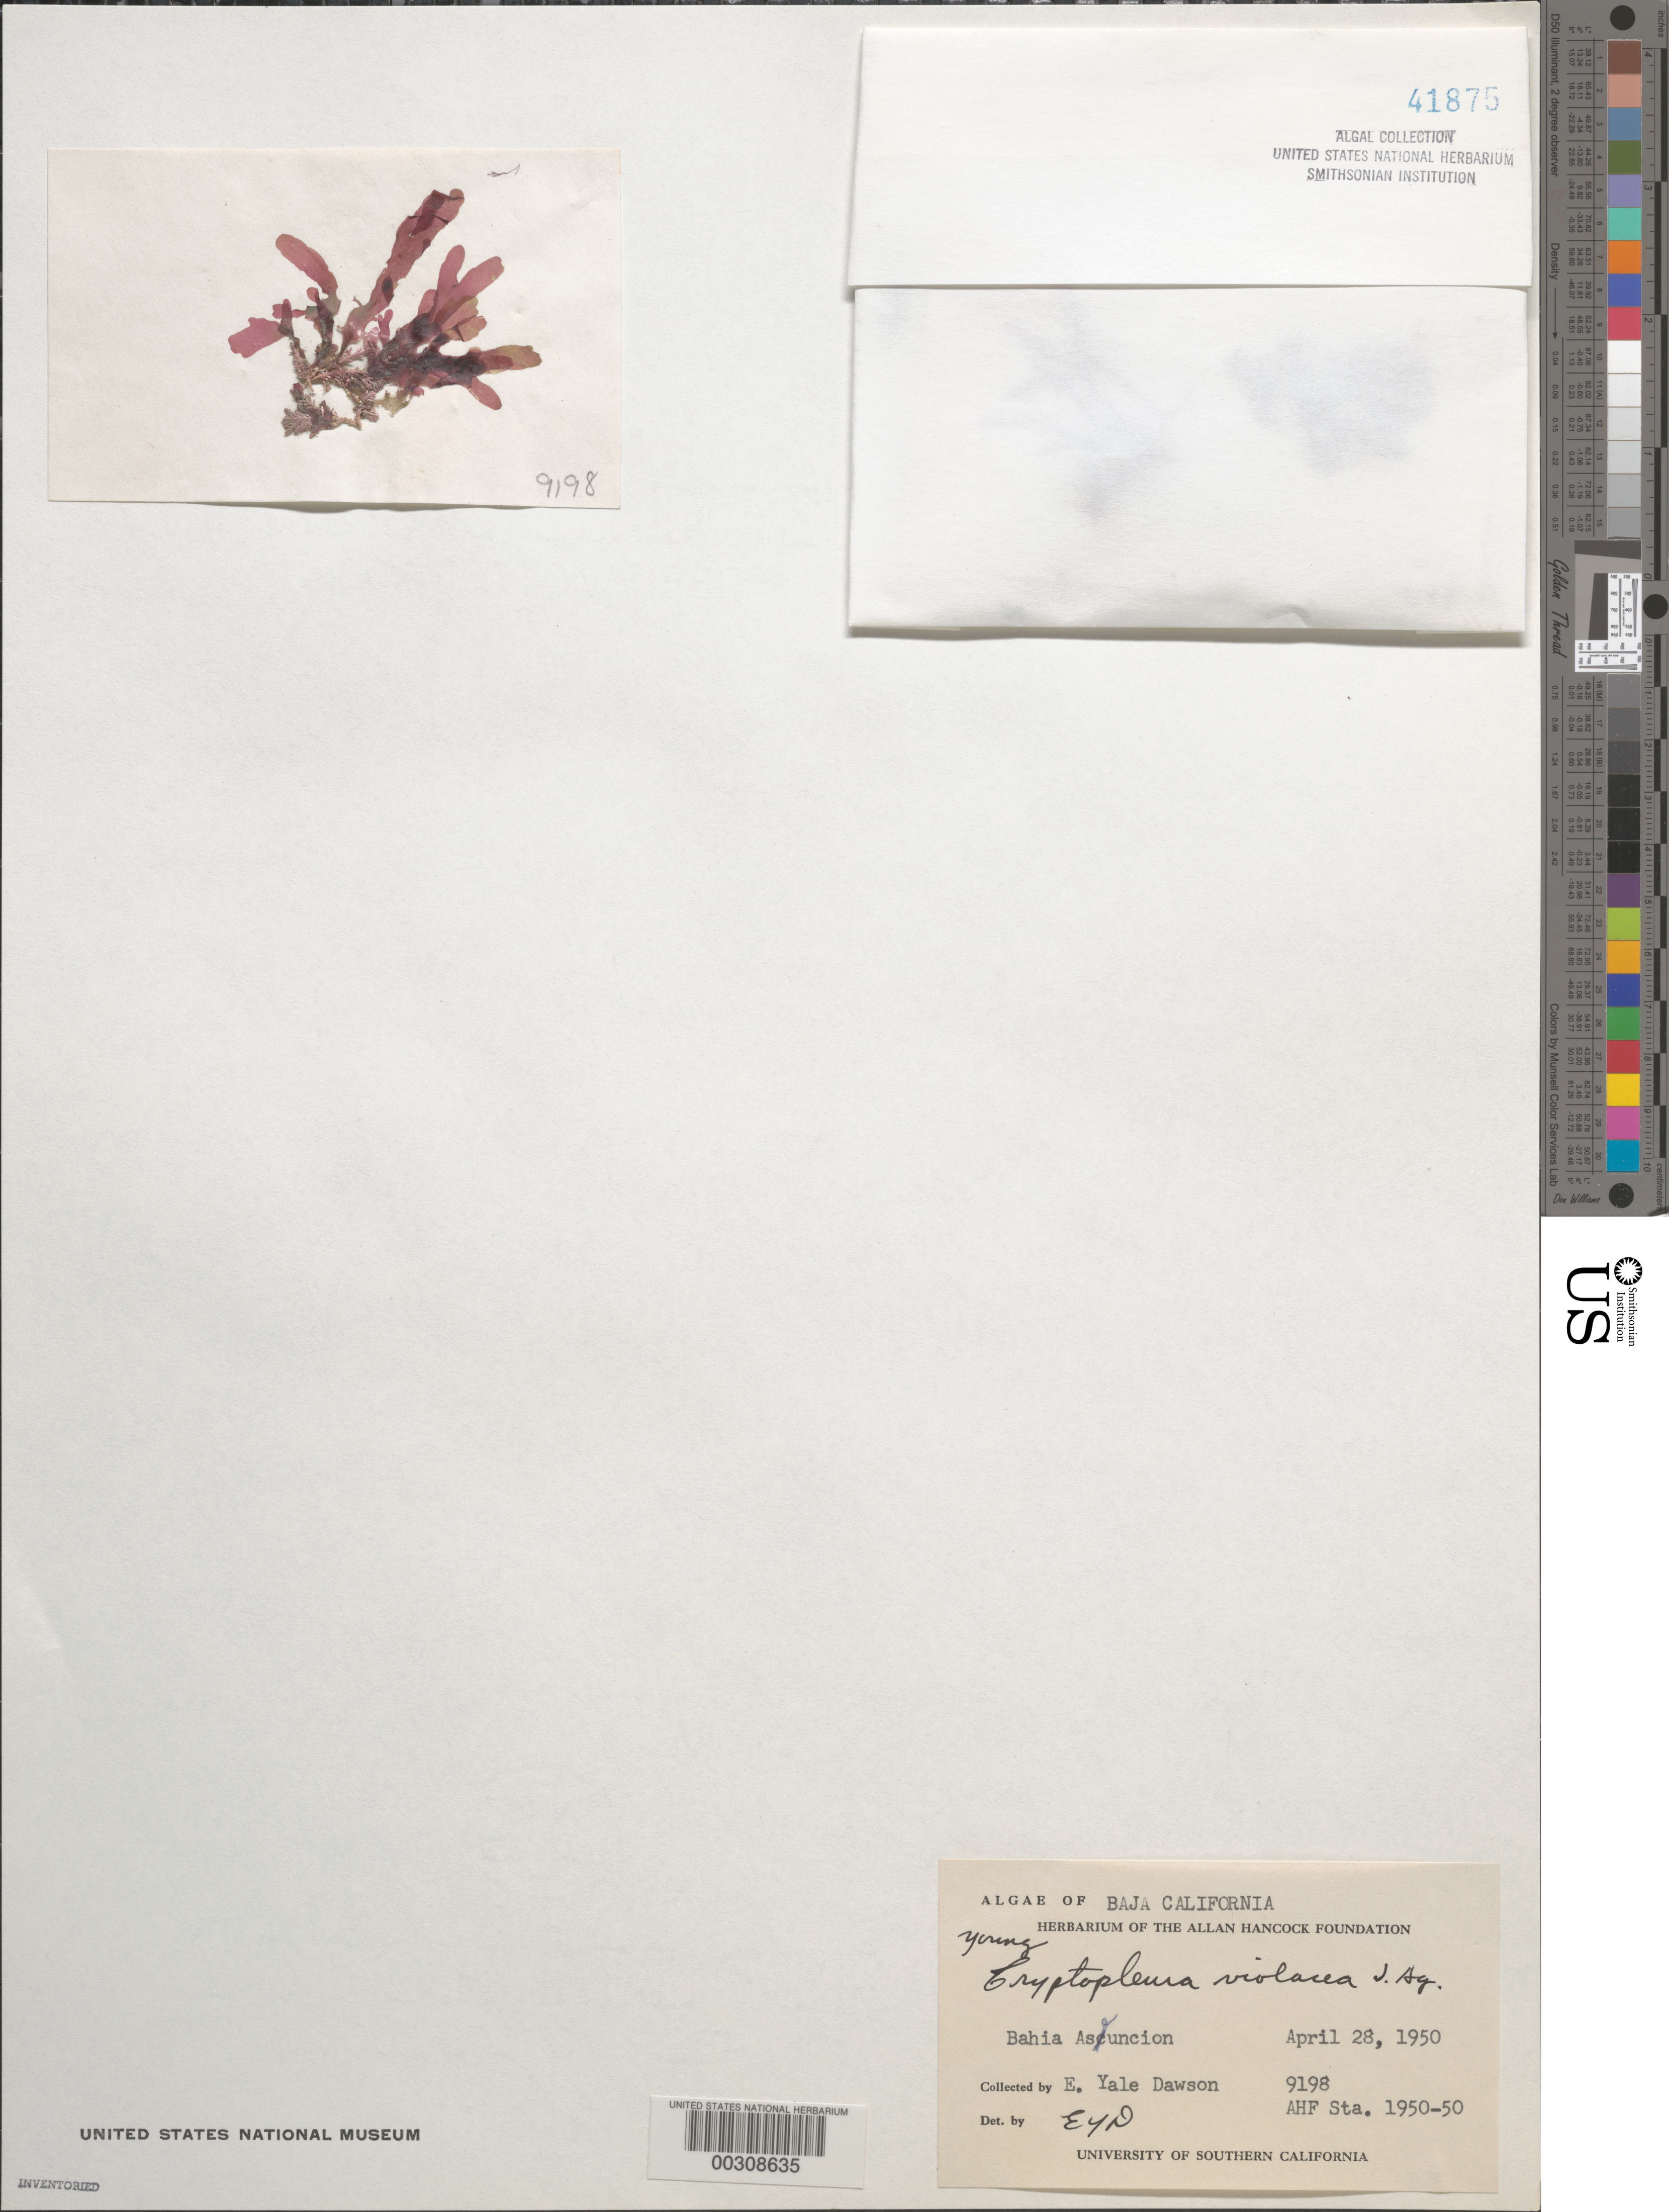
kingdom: Plantae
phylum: Rhodophyta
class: Florideophyceae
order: Ceramiales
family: Delesseriaceae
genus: Cryptopleura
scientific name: Cryptopleura violacea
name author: (J. Ag.) Kylin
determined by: Dawson, E. Y.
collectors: E. Y. Dawson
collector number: EYD 9198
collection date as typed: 28 Apr 1950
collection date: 1950-04-28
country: Mexico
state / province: Baja California Sur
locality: Bahia Asuncion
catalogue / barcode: US 41875